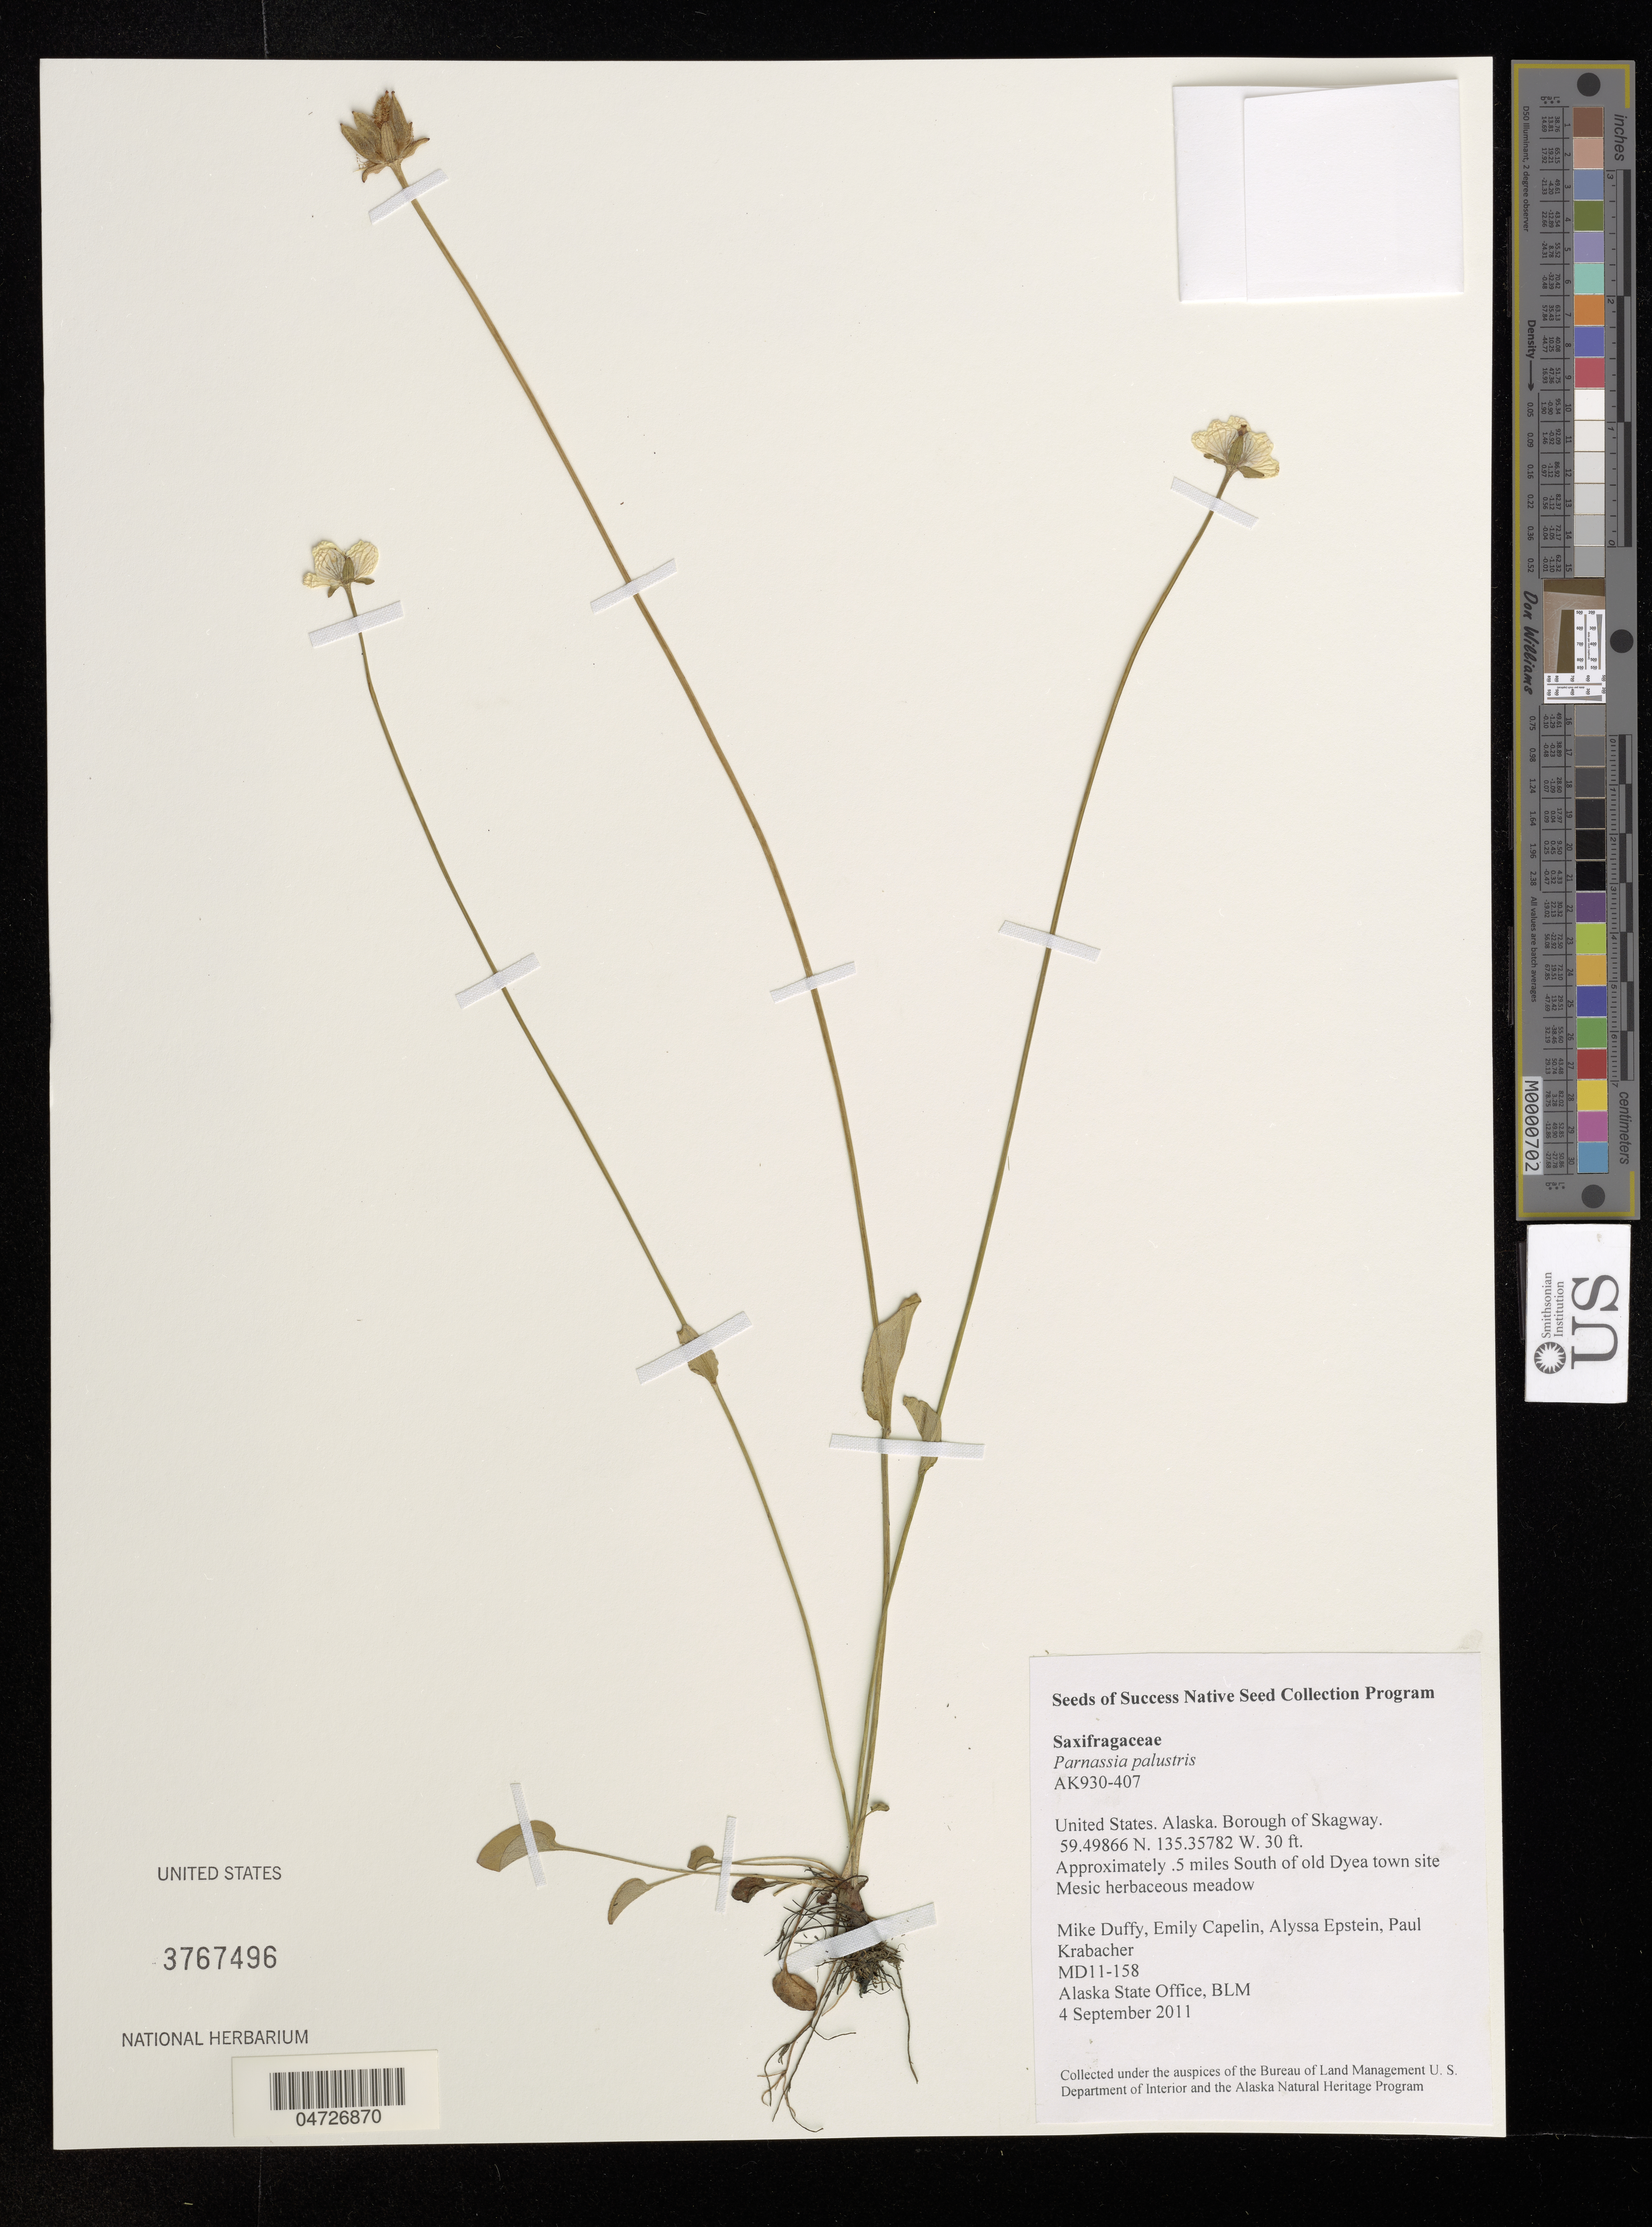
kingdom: Plantae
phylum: Tracheophyta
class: Magnoliopsida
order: Celastrales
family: Parnassiaceae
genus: Parnassia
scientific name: Parnassia palustris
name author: L.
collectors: M. Duffy, E. Capelin, A. Epstein & P. Krabacher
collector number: AK930-407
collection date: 2011-09-04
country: United States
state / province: Alaska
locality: Borough of Skagway. Approximately .5 miles South of old Dyea town site Mesic herbaceous meadow.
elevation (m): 9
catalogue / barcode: US 3767496